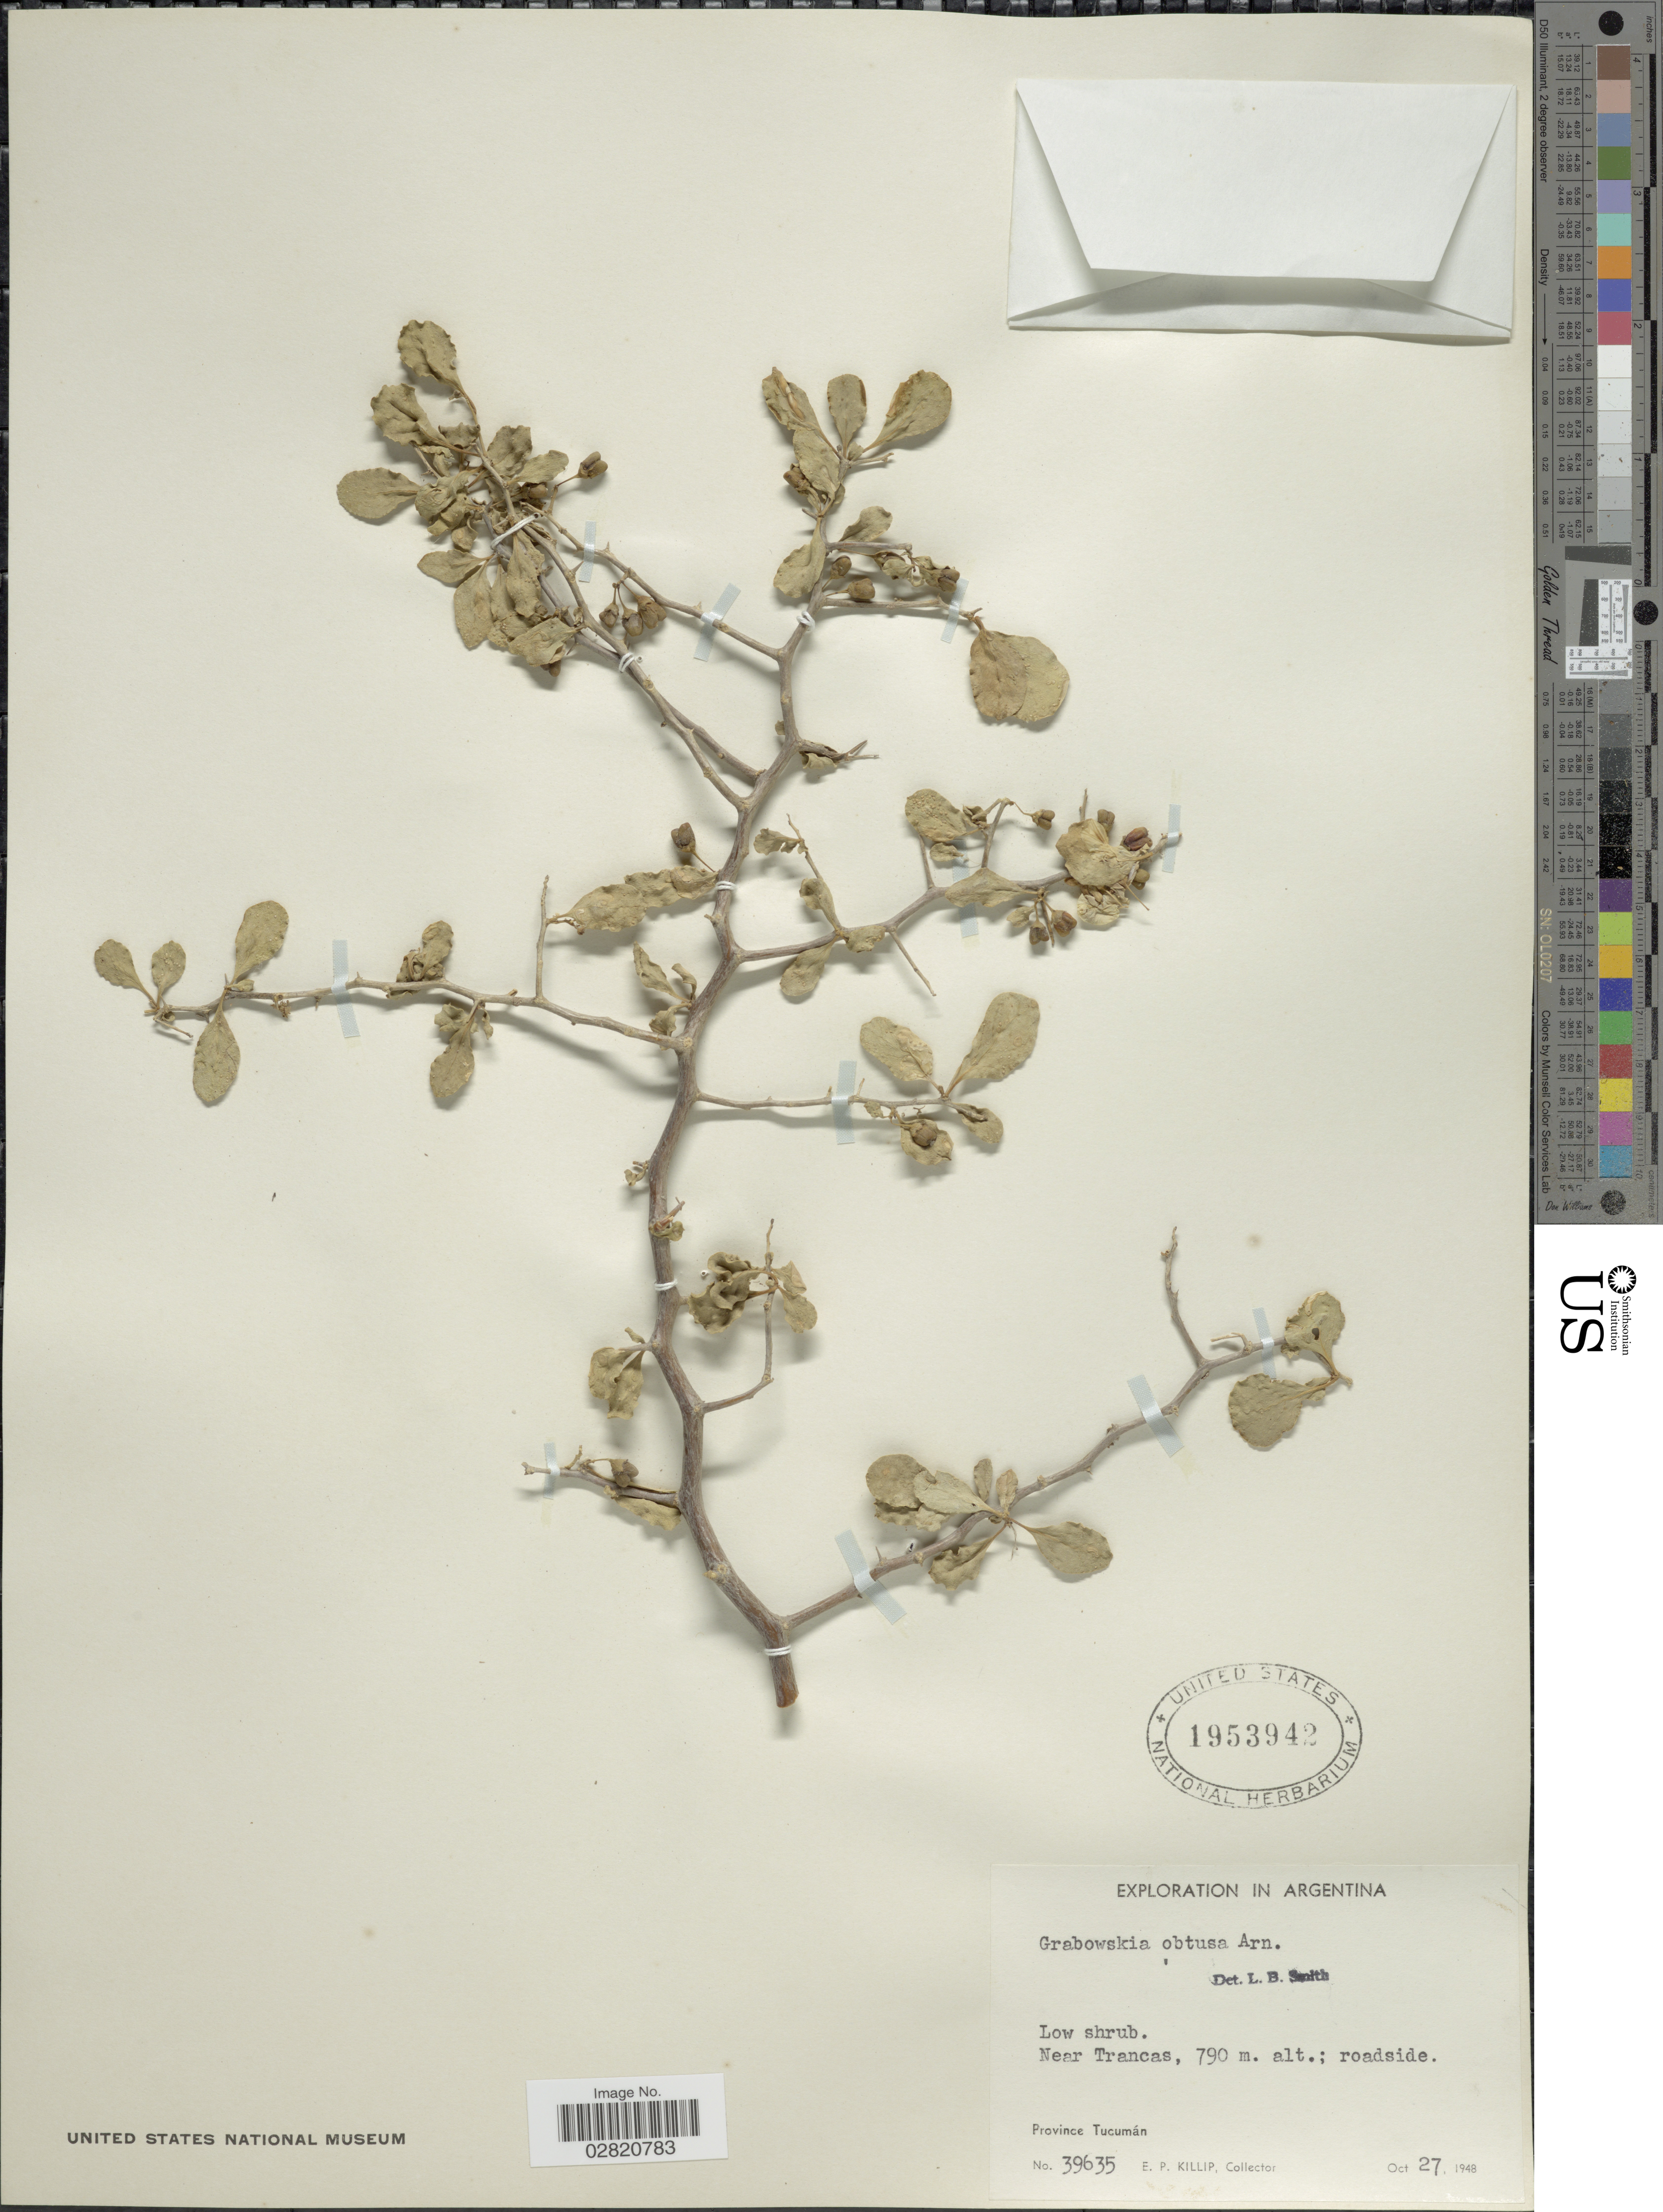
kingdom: Plantae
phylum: Tracheophyta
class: Magnoliopsida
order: Solanales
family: Solanaceae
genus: Grabowskia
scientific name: Grabowskia obtusa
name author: Arn.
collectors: E. P. Killip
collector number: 39635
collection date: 1948-10-27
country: Argentina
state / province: Tucuman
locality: Near Trancas.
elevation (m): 790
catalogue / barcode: US 1953942